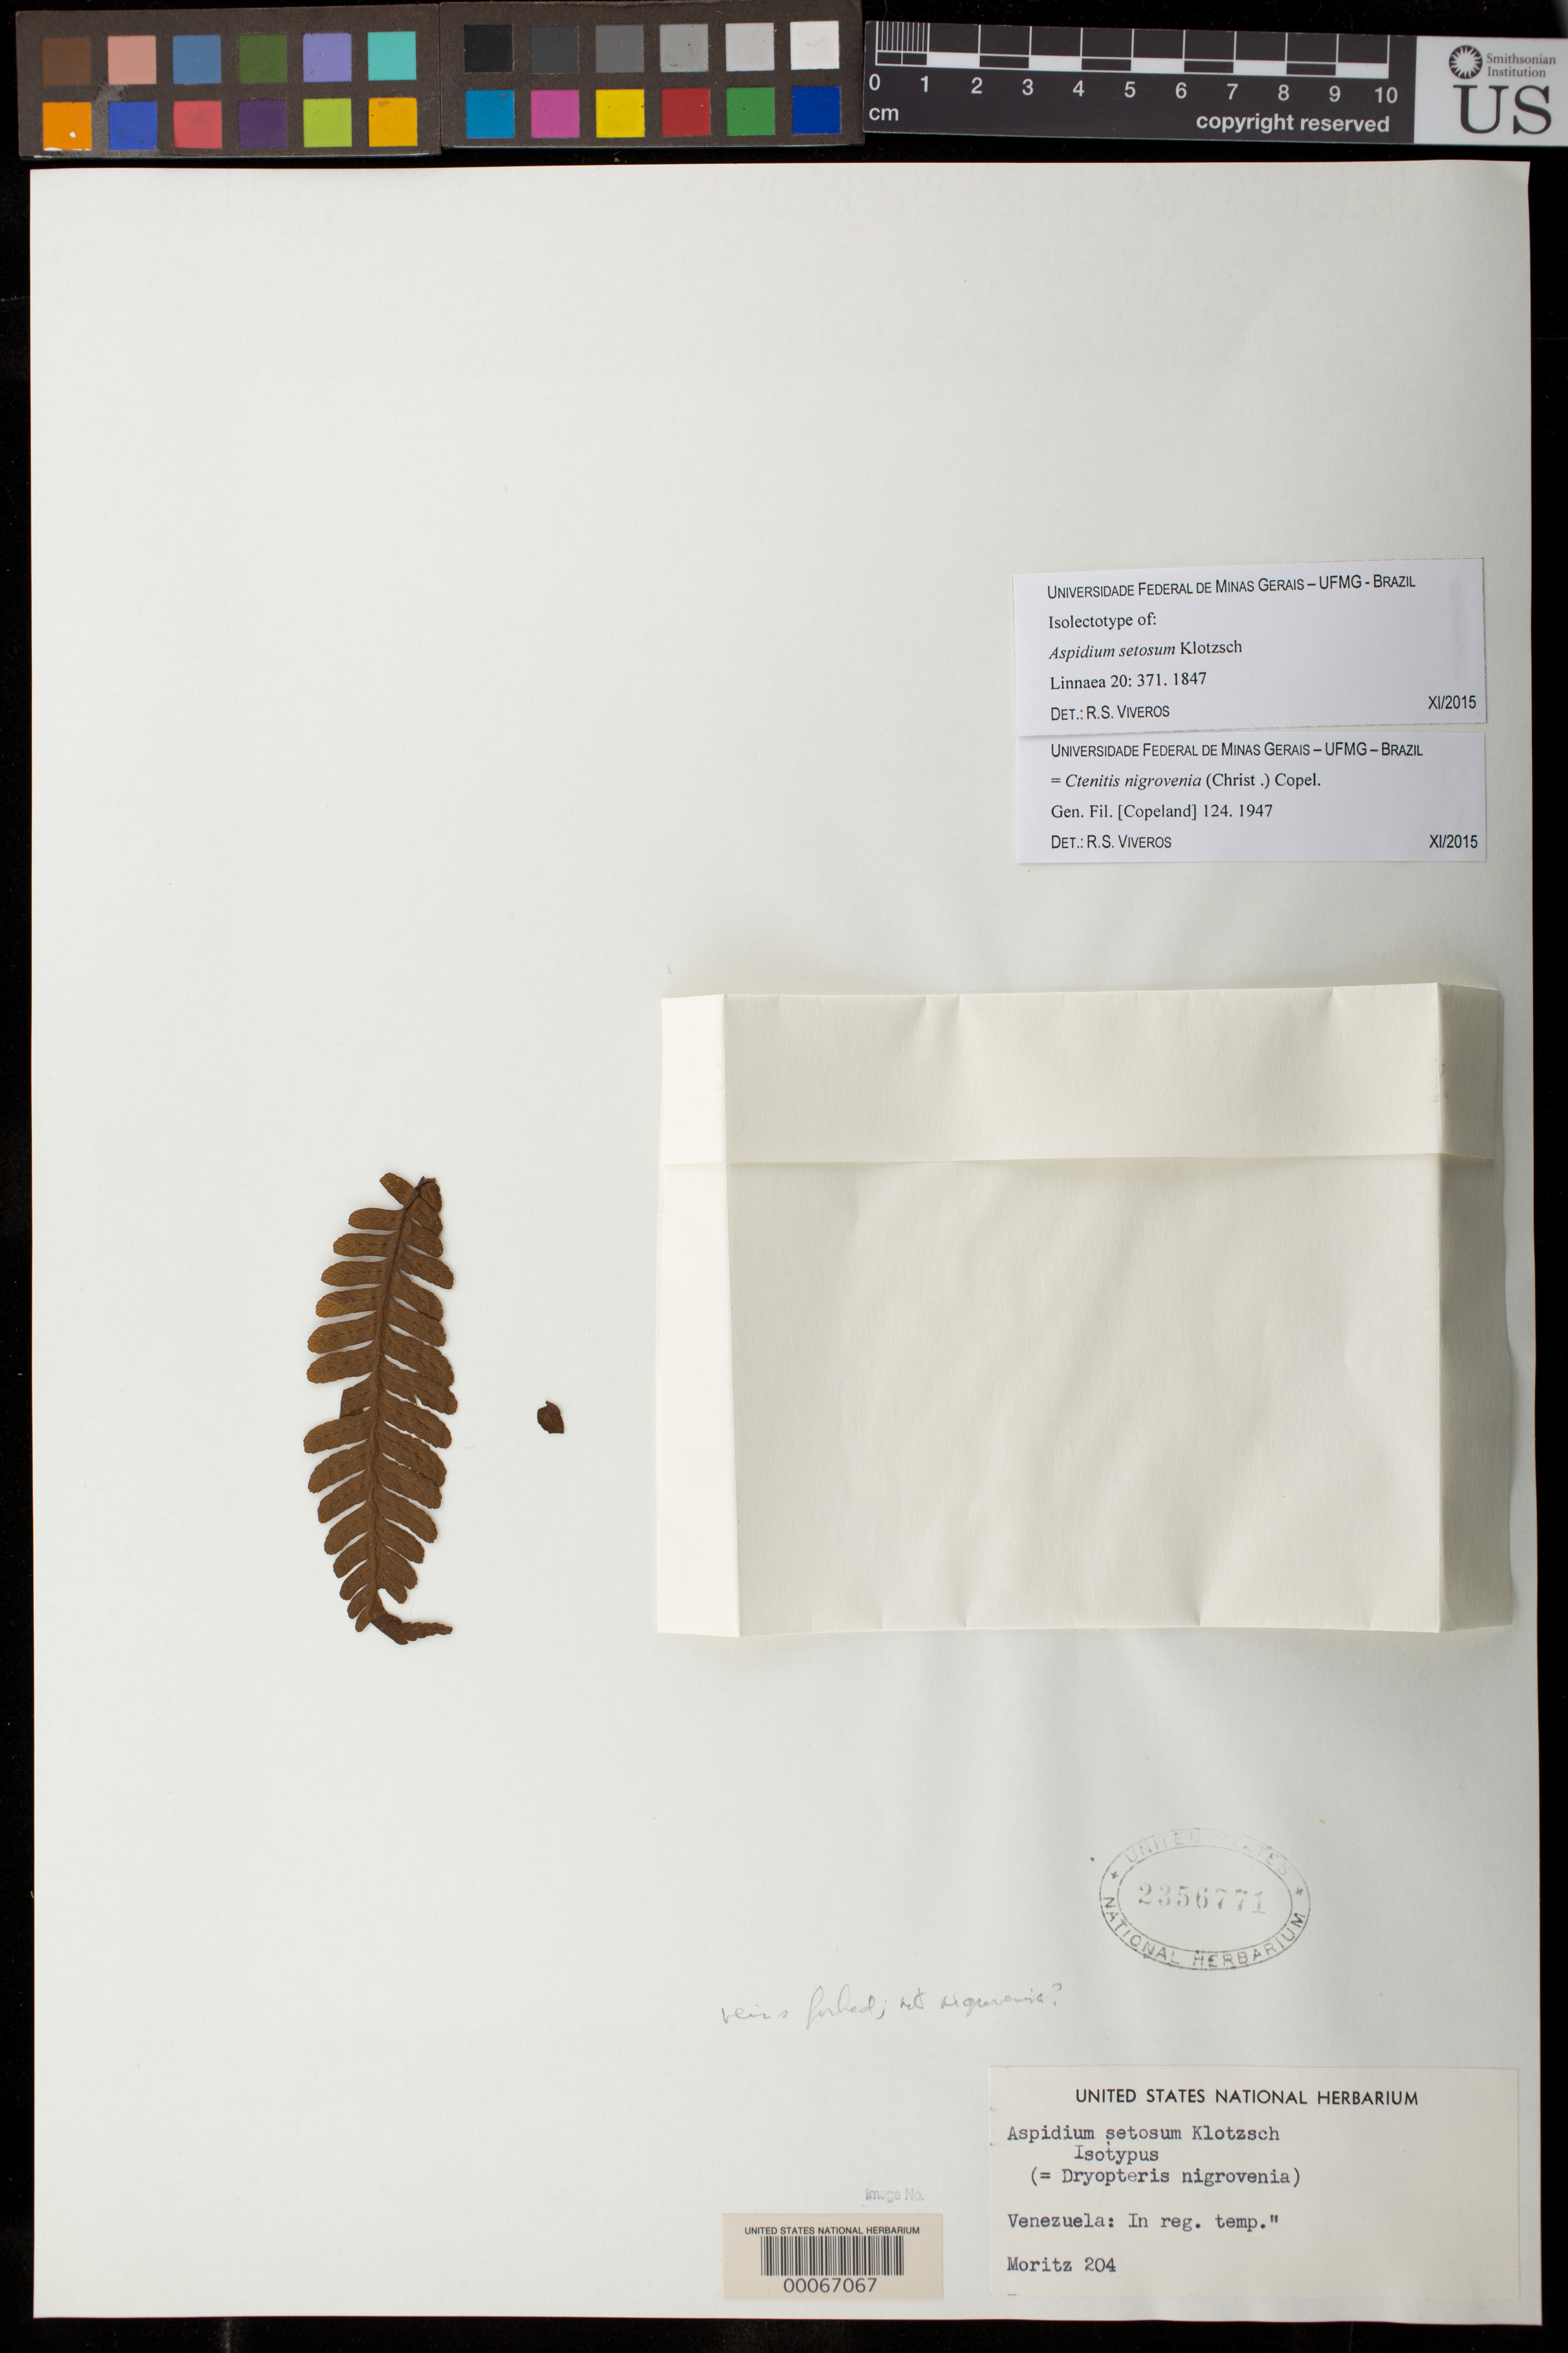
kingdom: Plantae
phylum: Tracheophyta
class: Polypodiopsida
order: Polypodiales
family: Tectariaceae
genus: Aspidium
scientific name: Aspidium setosum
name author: Klotzsch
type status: Isosyntype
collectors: A. Moritz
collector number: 204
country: Venezuela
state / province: Mérida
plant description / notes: Fragmentary material of type specimen, origin unknown. Specimen annotated as isolectotype by R.S. Viveros (2015)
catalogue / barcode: US 2356771